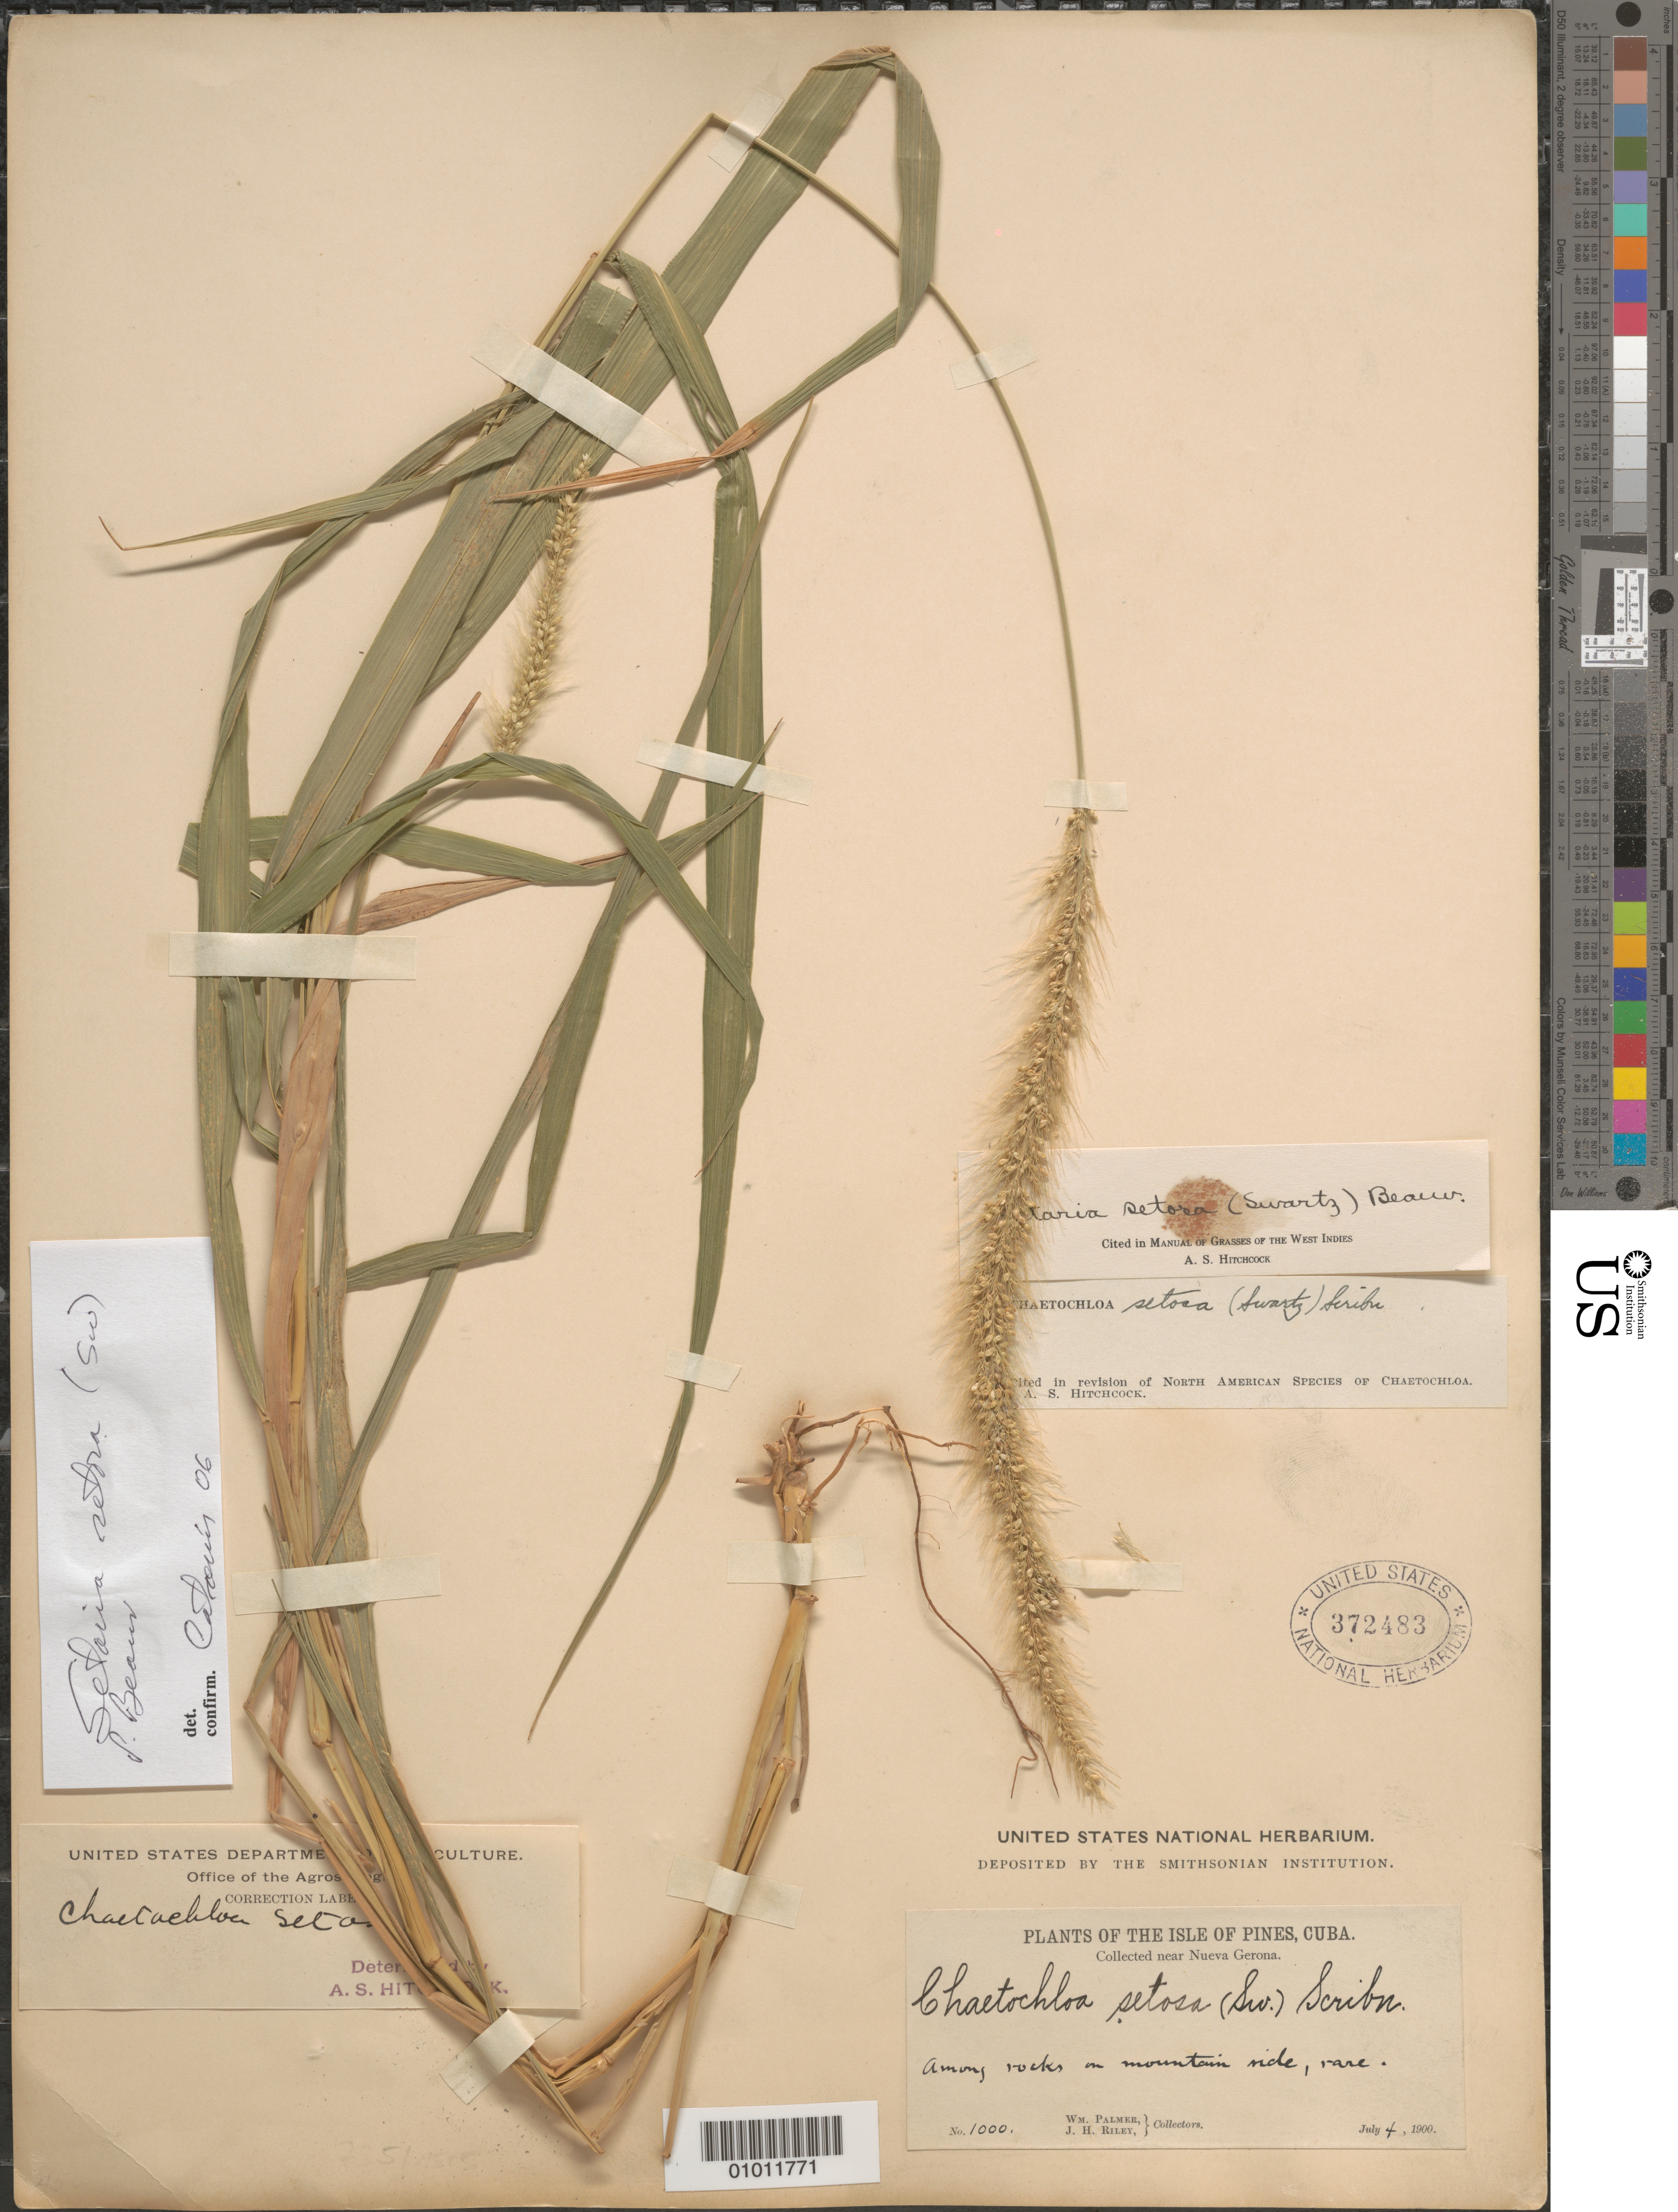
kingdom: Plantae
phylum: Tracheophyta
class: Liliopsida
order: Poales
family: Poaceae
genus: Setaria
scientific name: Setaria setosa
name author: (Sw.) P. Beauv.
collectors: W. Palmer & J. H. Riley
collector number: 1000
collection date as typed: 04 Jul 1900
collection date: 1900-07-04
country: Cuba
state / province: Isla de la Juventud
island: Isla de la Juventud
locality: [Isle of Pines], near Nueva Gerona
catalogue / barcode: US 372483